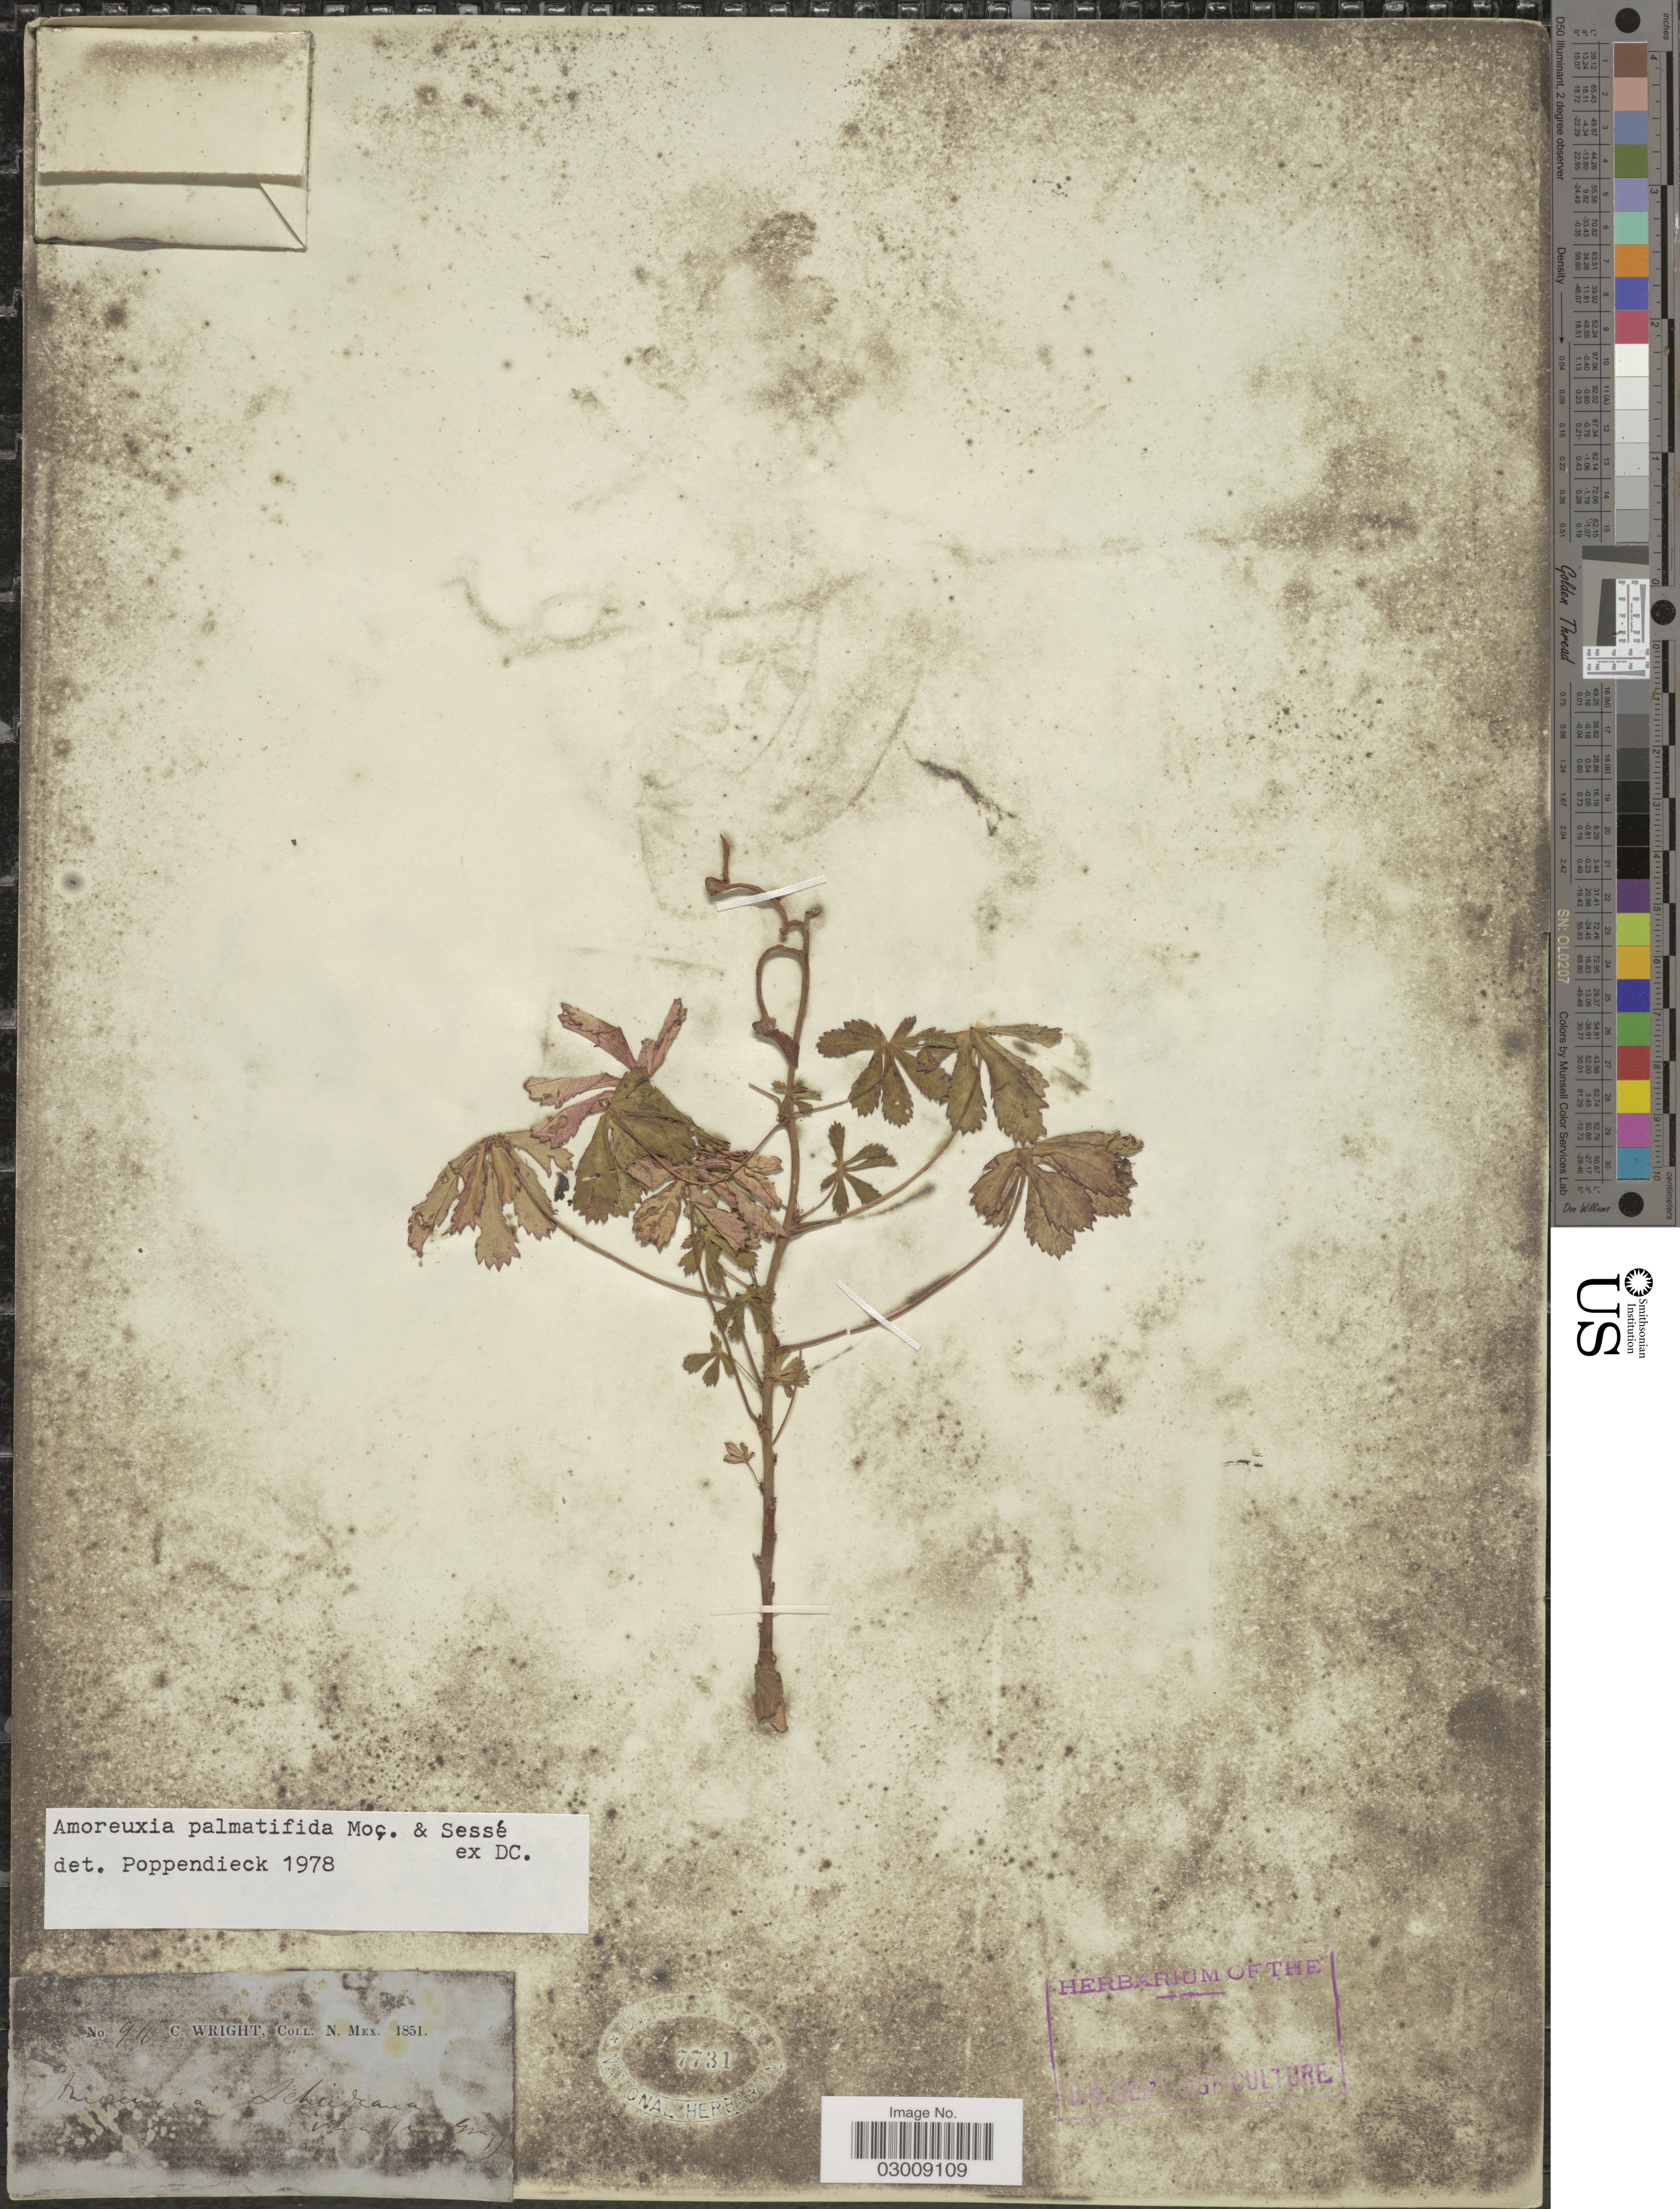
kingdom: Plantae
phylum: Tracheophyta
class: Magnoliopsida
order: Malvales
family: Cochlospermaceae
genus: Amoreuxia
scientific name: Amoreuxia palmatifida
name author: Moc. & Sessé ex DC.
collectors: C. Wright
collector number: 911*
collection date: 1851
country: United States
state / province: New Mexico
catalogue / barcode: US 7731